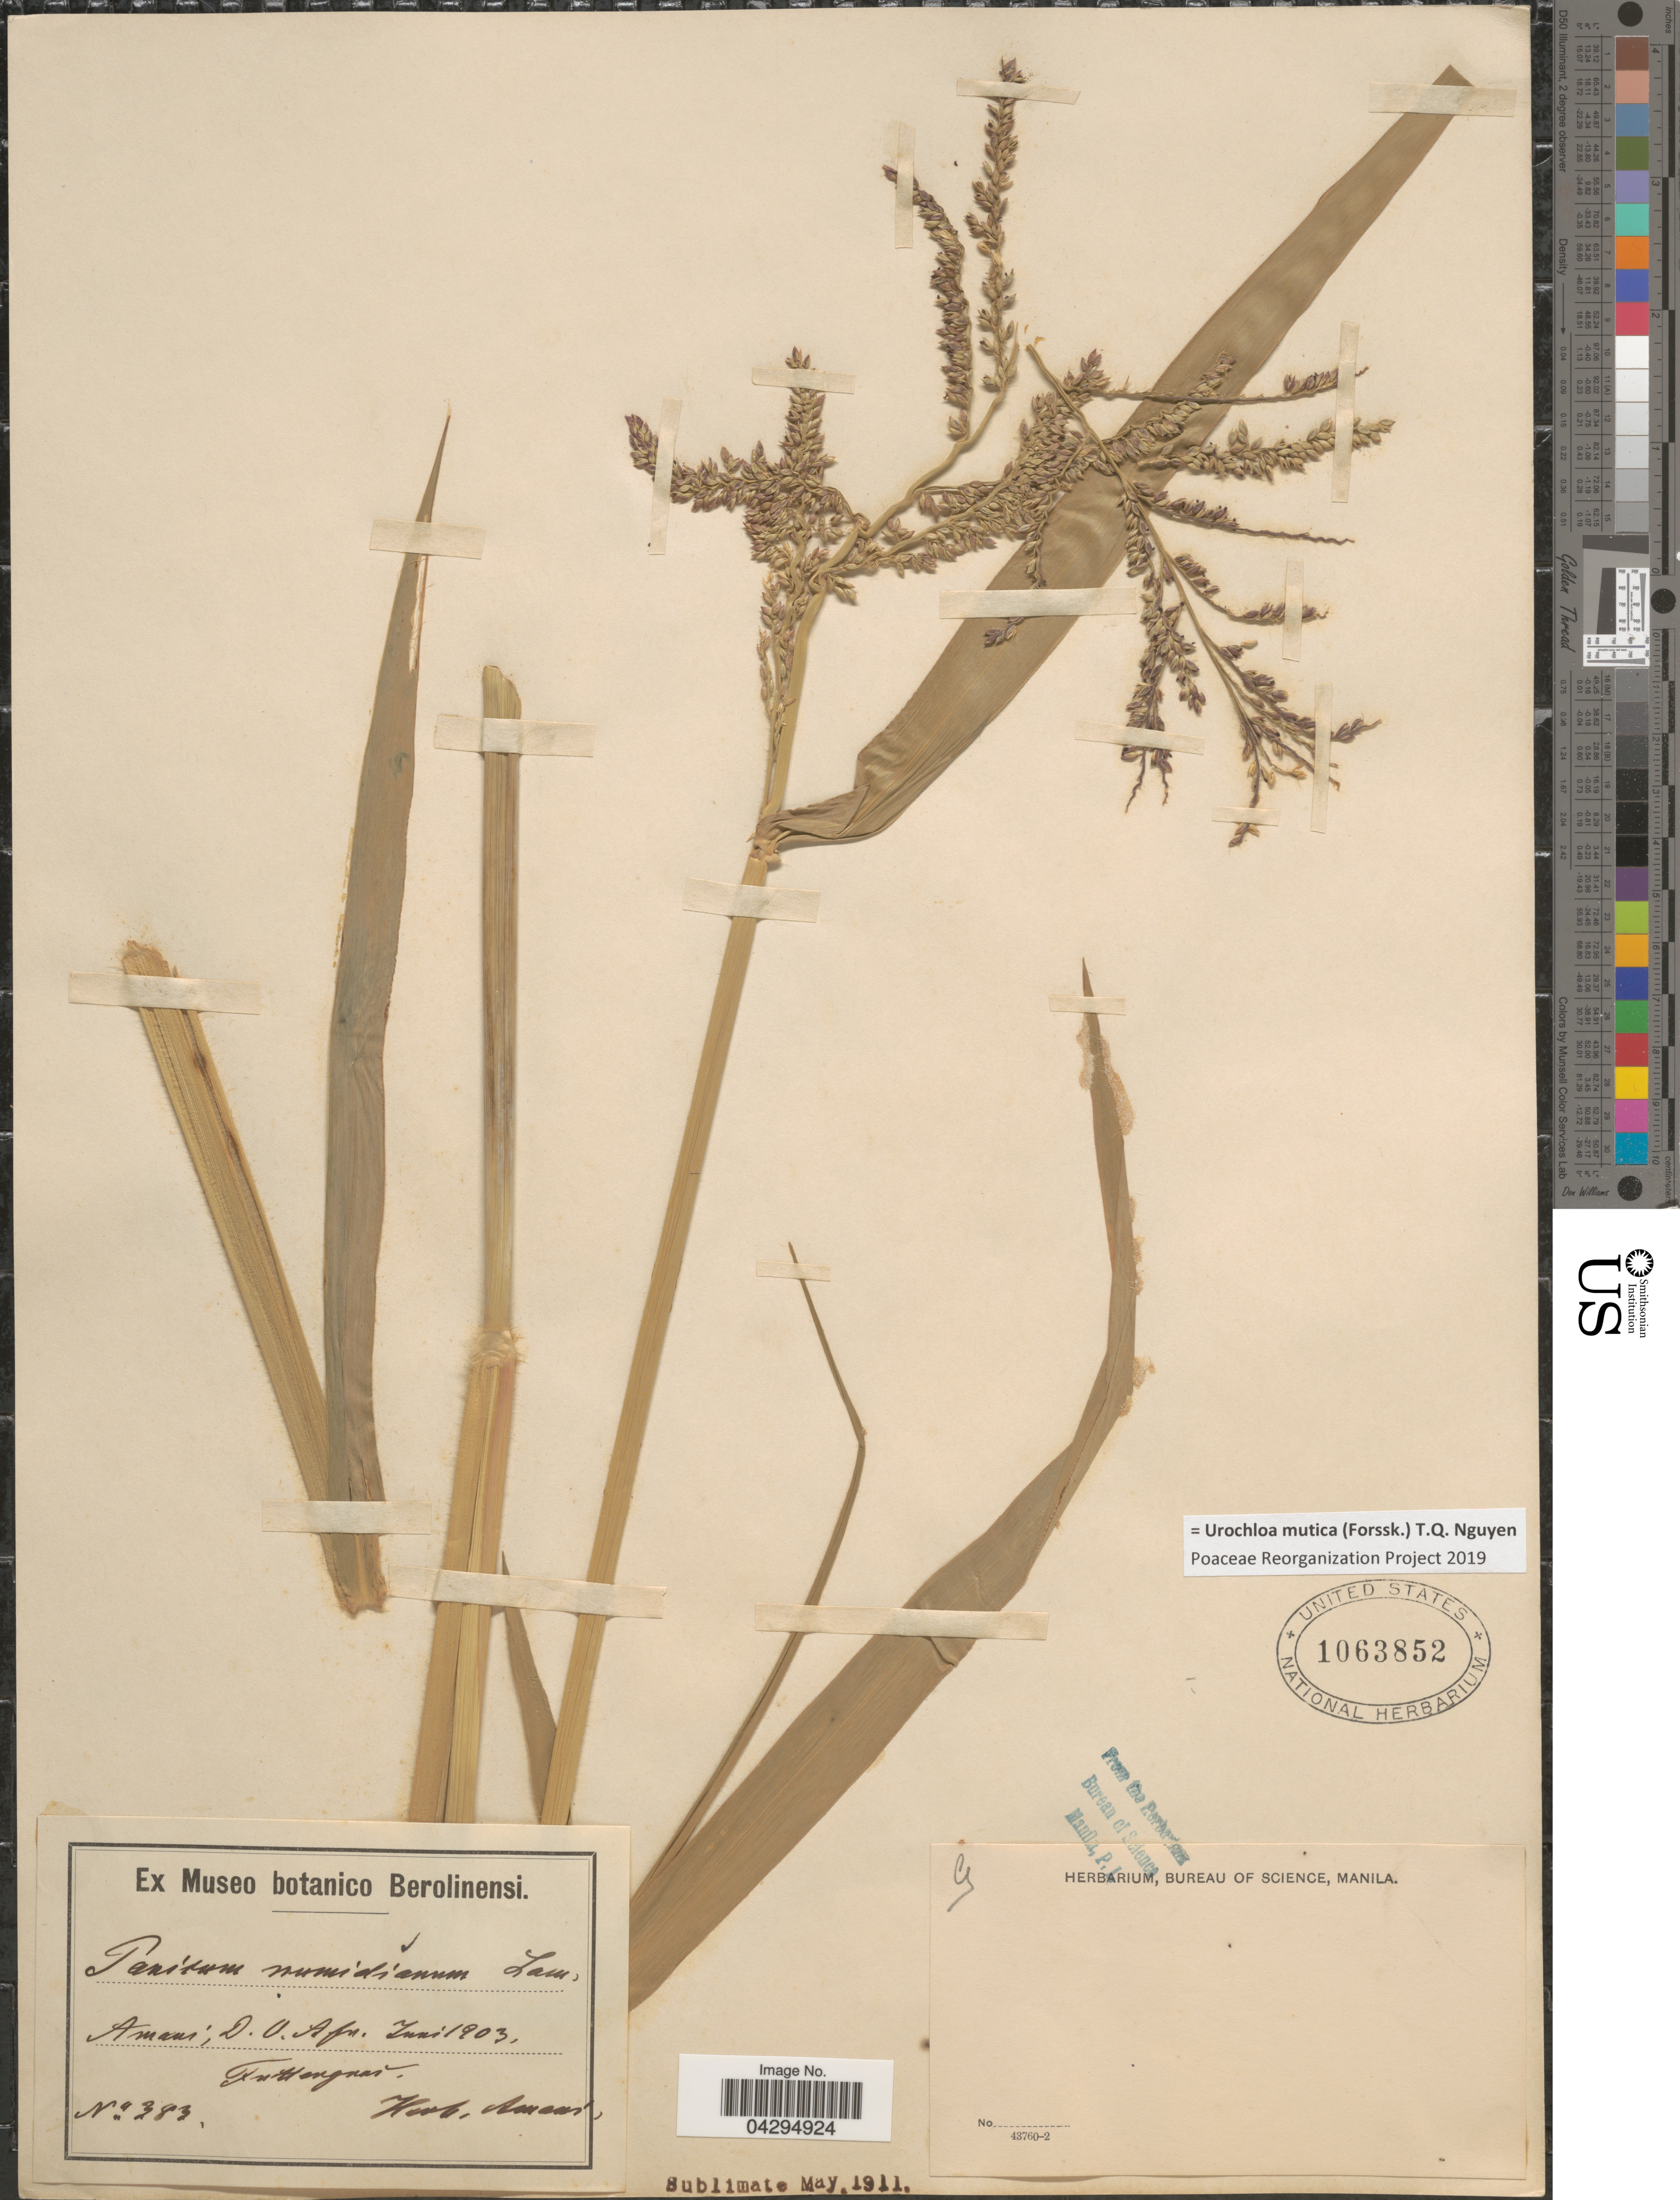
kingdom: Plantae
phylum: Tracheophyta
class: Liliopsida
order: Poales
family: Poaceae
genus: Urochloa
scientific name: Urochloa mutica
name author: (Forssk.) T.Q. Nguyen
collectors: ex herb. Amani Inst.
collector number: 383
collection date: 1903-06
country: Tanzania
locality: Amani; D.O. Afr. [illegible text].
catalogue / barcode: US 1063852